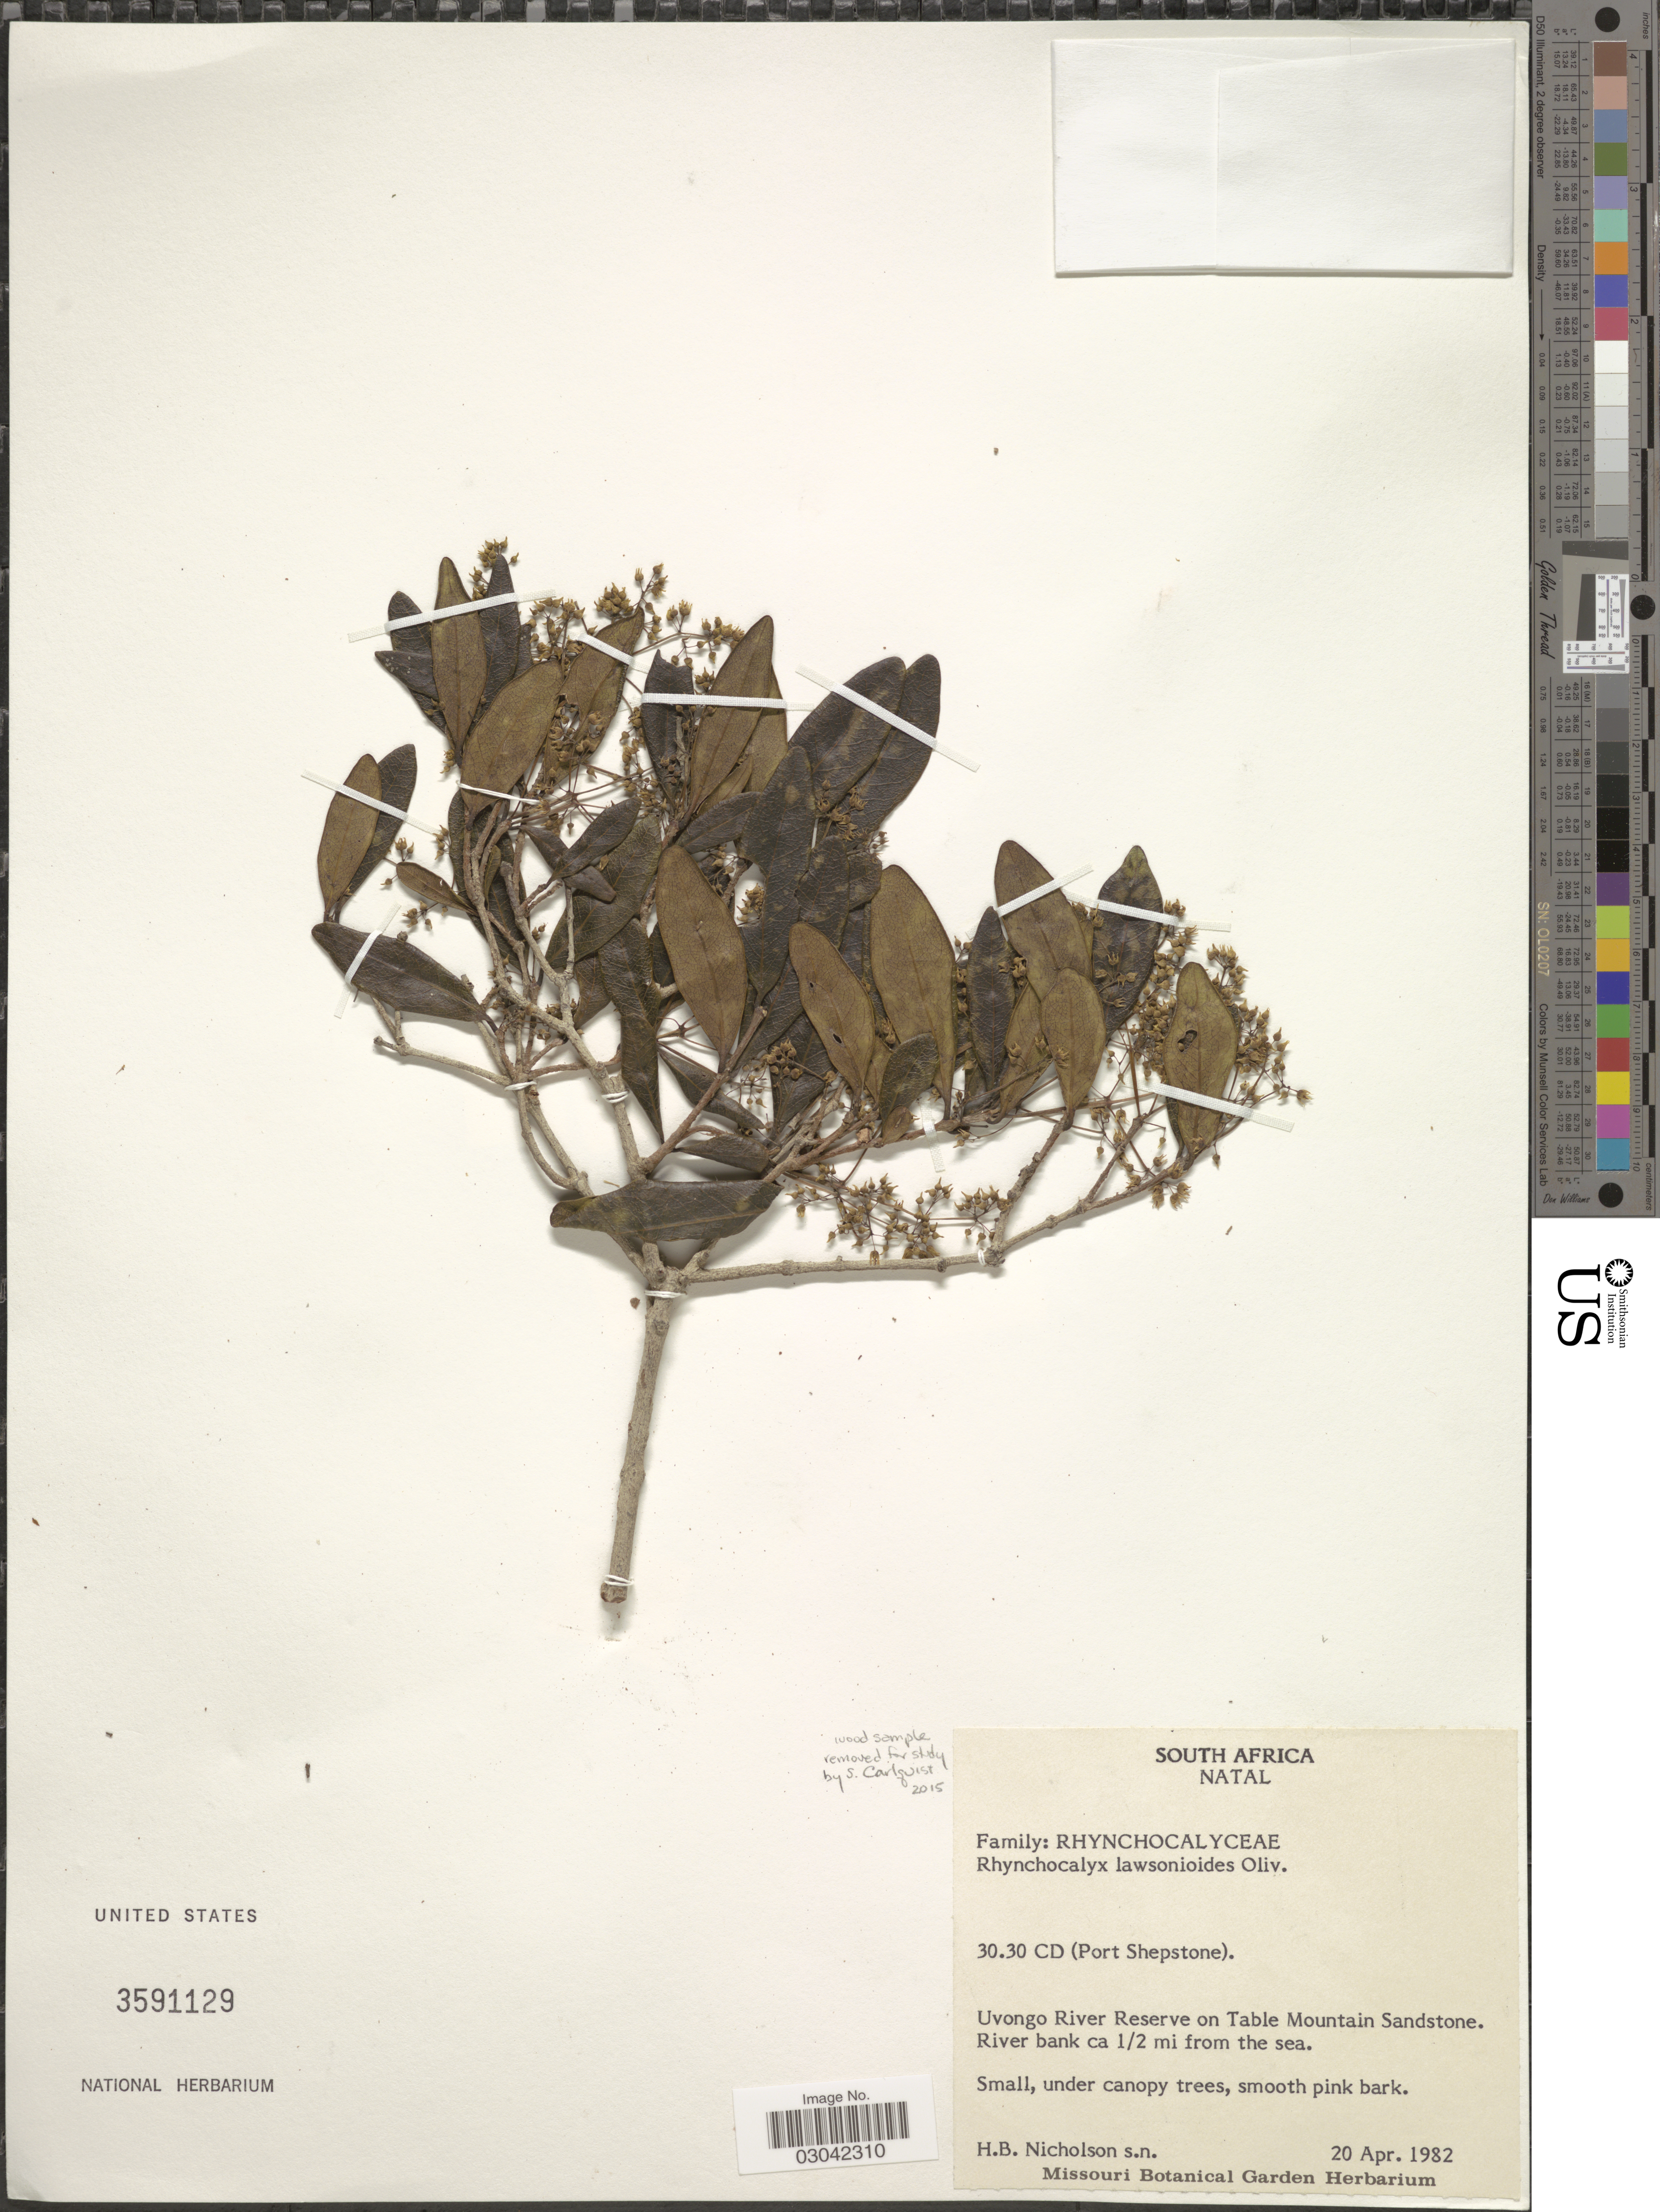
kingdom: Plantae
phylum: Tracheophyta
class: Magnoliopsida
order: Myrtales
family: Penaeaceae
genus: Rhynchocalyx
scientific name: Rhynchocalyx lawsonioides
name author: Oliv.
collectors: H. Nicholson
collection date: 1982-04-20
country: South Africa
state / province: KwaZulu-Natal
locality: Natal. 30.30 CD (Port Shepstone). Uvongo River Reserve on Table Mountain Sandstone. River bank ca 1/2 mi from the sea.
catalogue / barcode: US 3591129